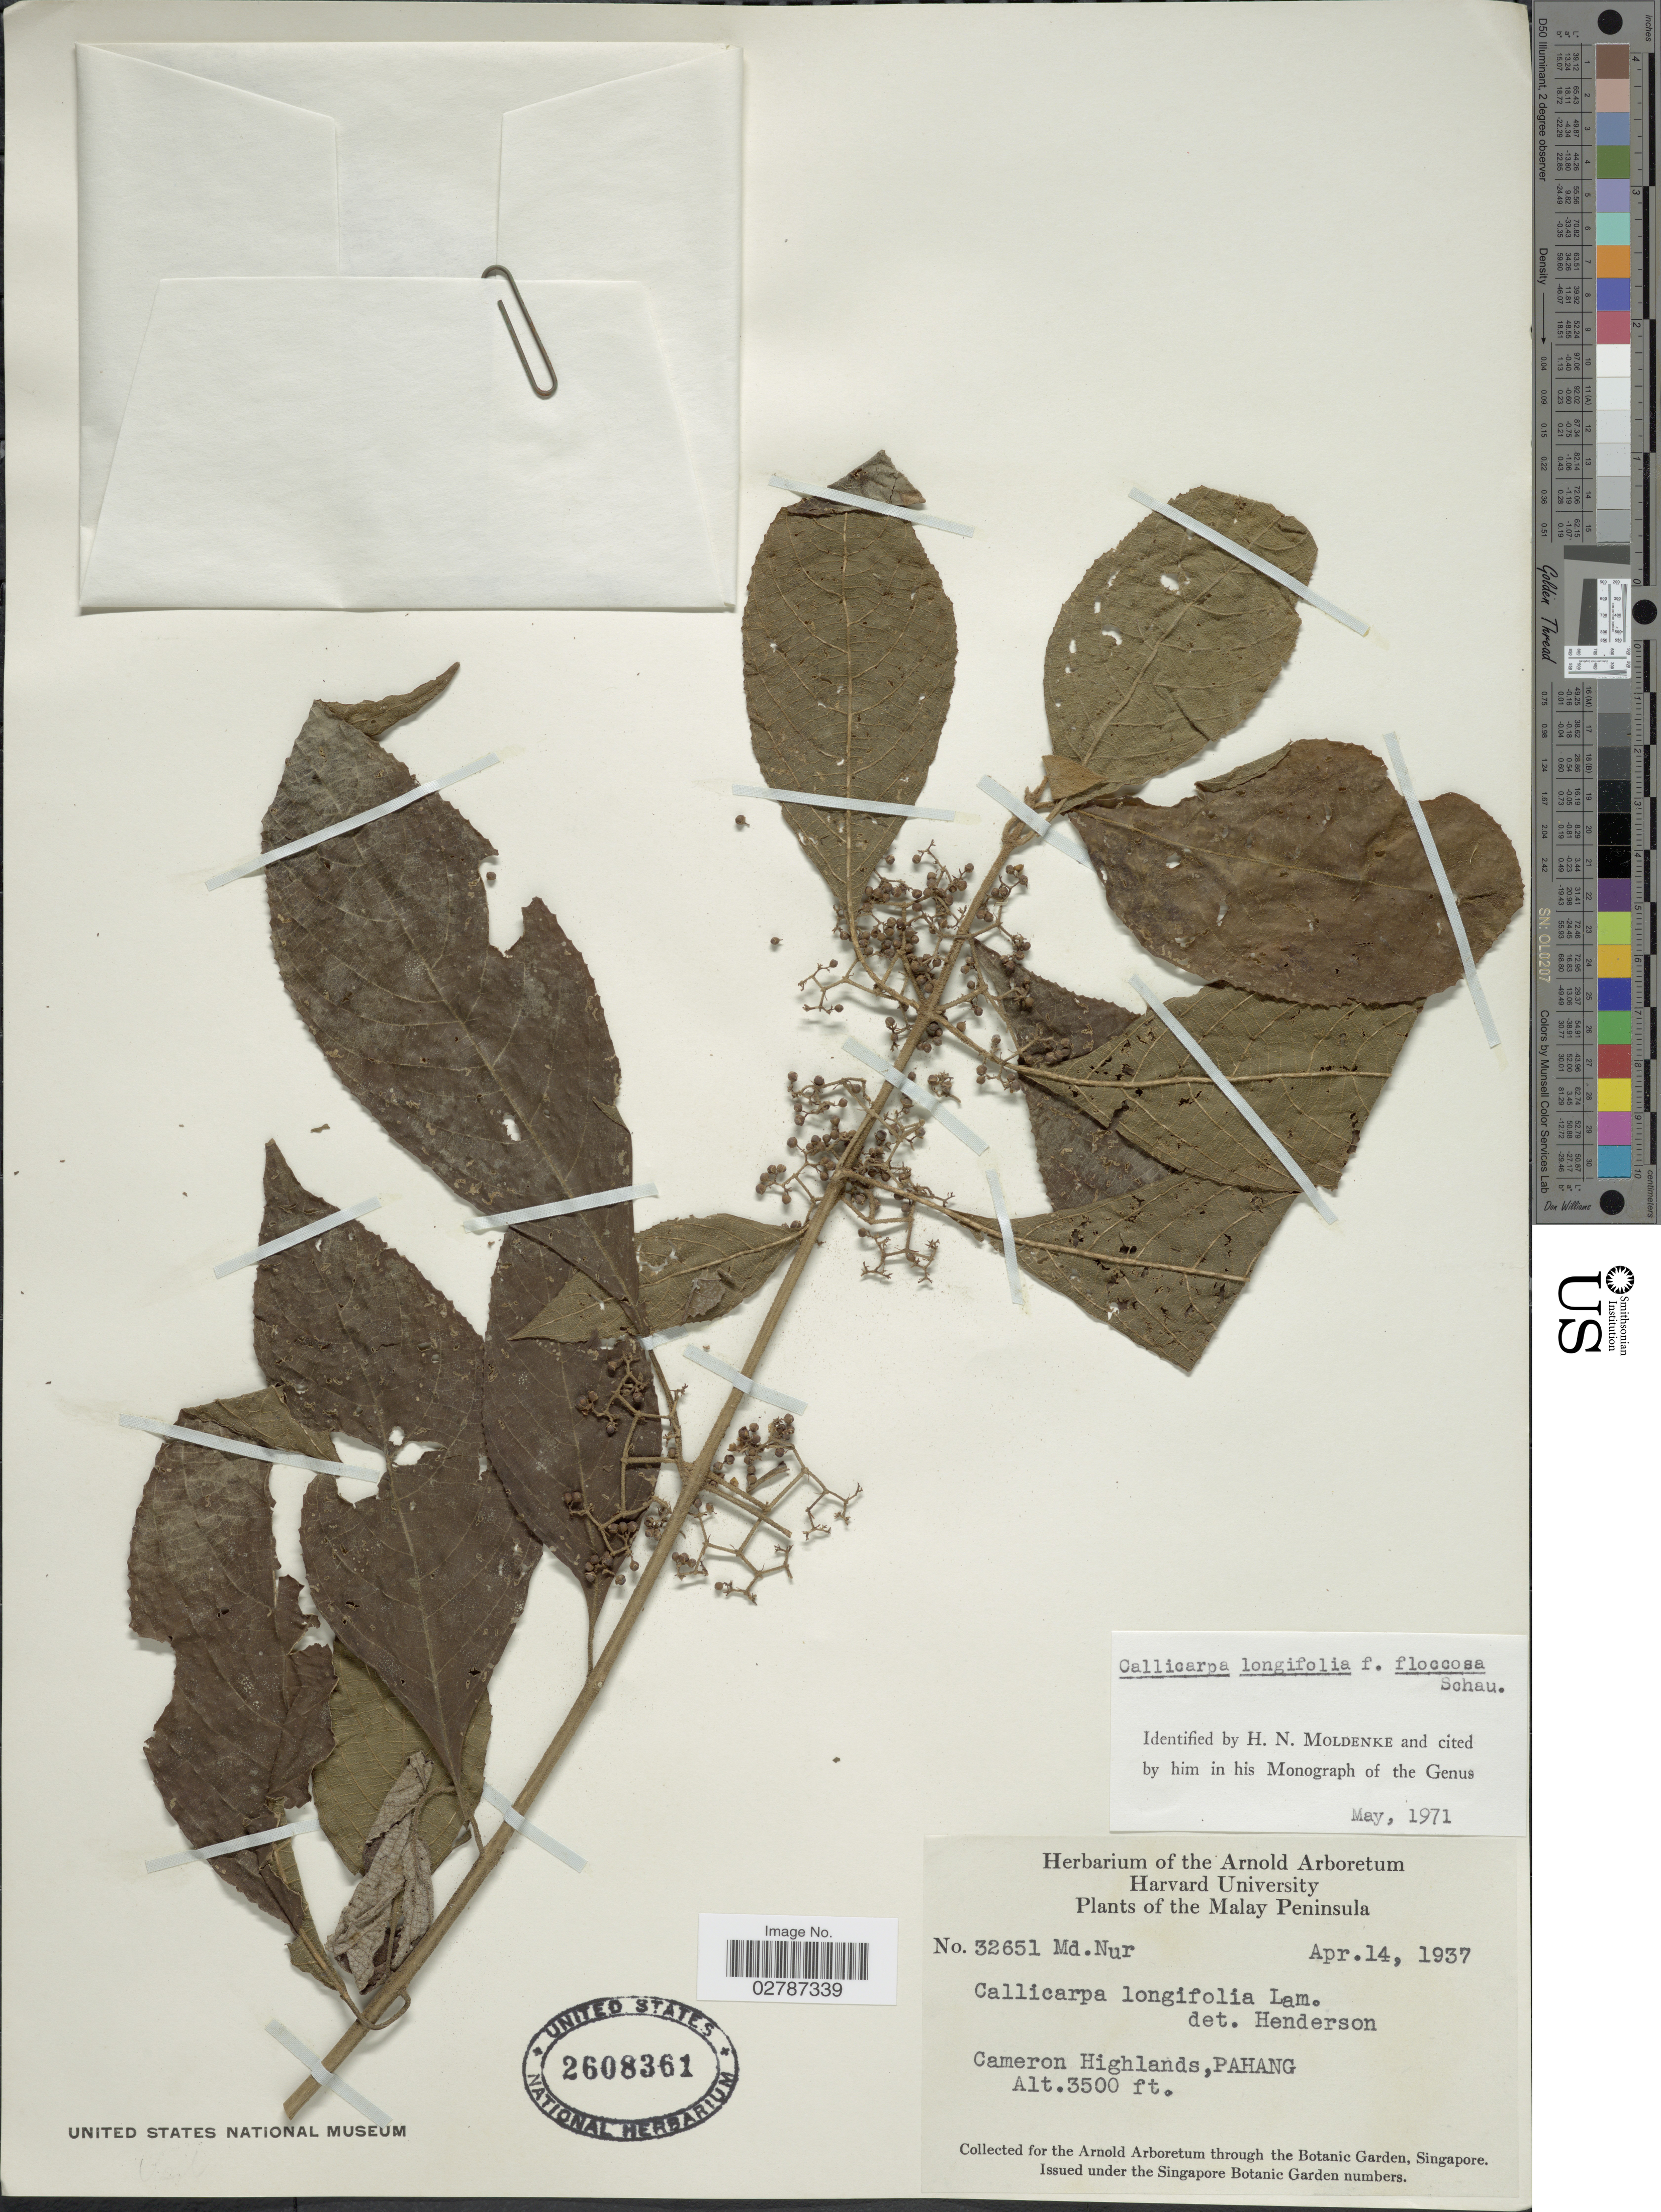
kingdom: Plantae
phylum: Tracheophyta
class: Magnoliopsida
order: Lamiales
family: Lamiaceae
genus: Callicarpa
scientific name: Callicarpa longifolia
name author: Lam.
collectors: M. Nur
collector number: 32651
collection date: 1937-04-14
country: Malaysia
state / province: Pahang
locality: Malay Peninsula. Cameron Highlands, Pahang.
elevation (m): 1067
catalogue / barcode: US 2608361